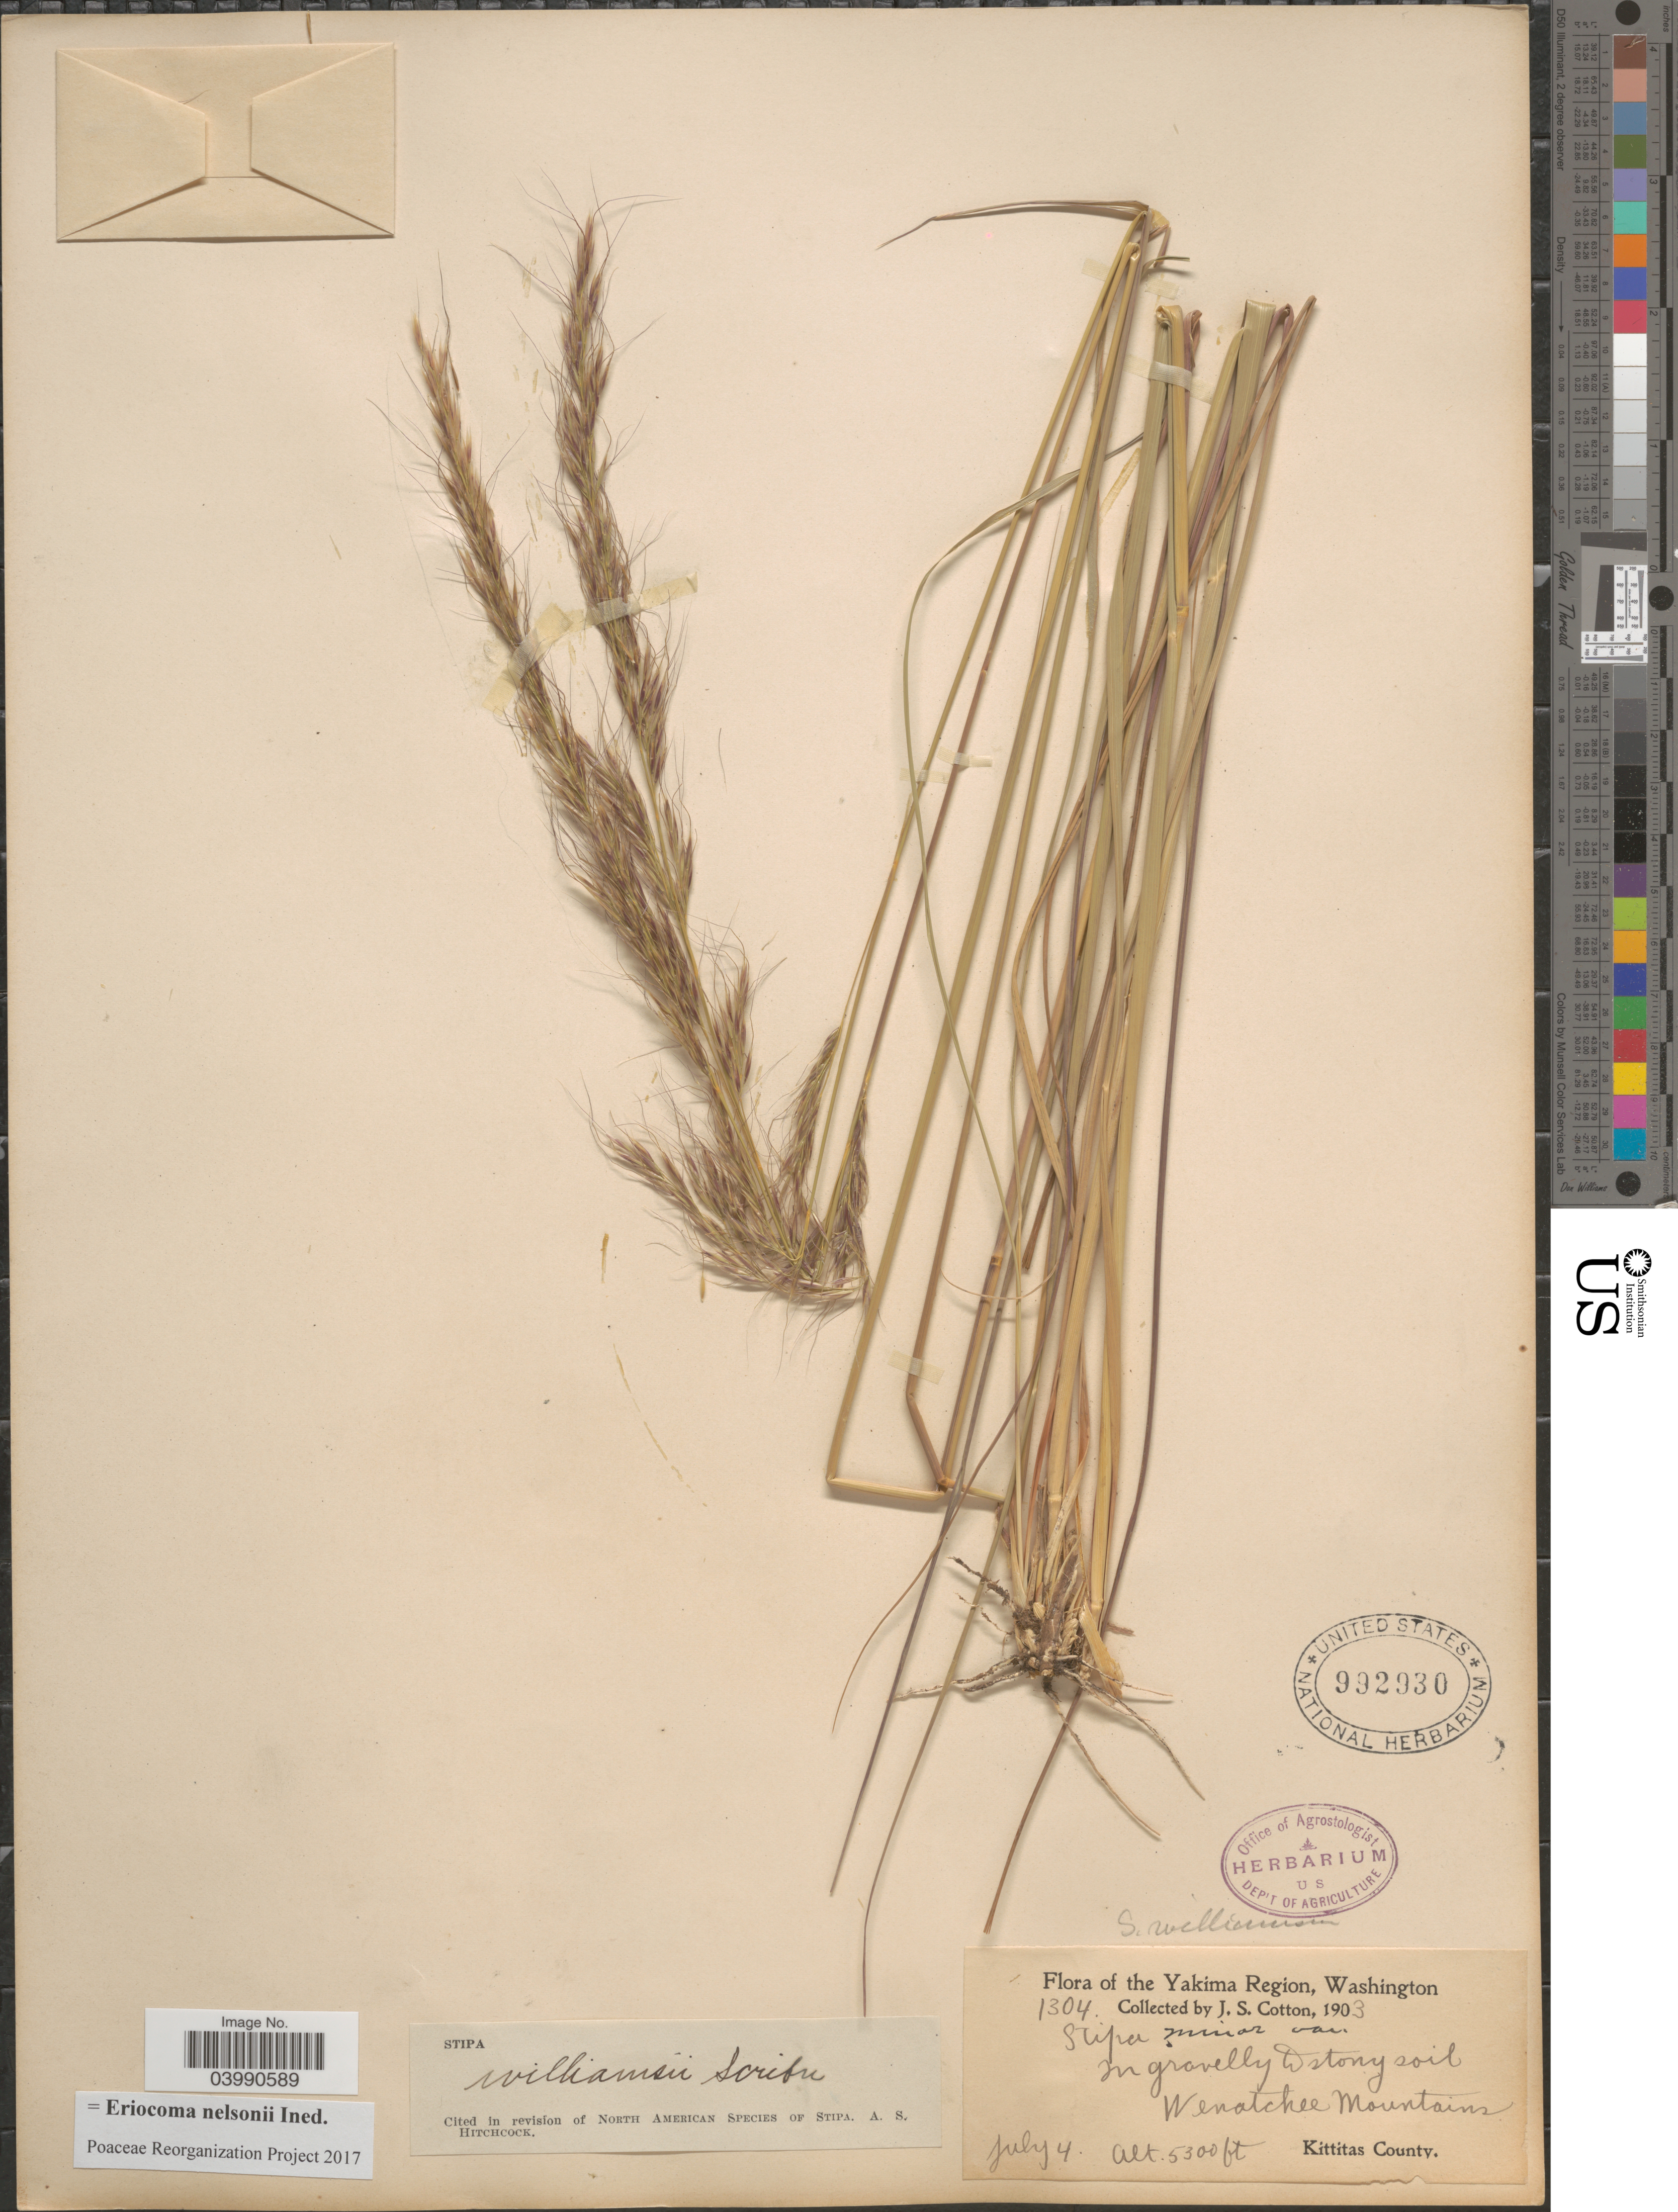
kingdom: Plantae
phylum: Tracheophyta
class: Liliopsida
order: Poales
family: Poaceae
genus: Eriocoma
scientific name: Eriocoma nelsonii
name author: (Scribn.) Romasch.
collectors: J. S. Cotton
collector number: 1304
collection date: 1903-07-04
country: United States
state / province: Washington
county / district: Kittitas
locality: The Yakima Region. Wenatchee Mountains. Kittitas County.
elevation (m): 1615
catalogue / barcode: US 992930